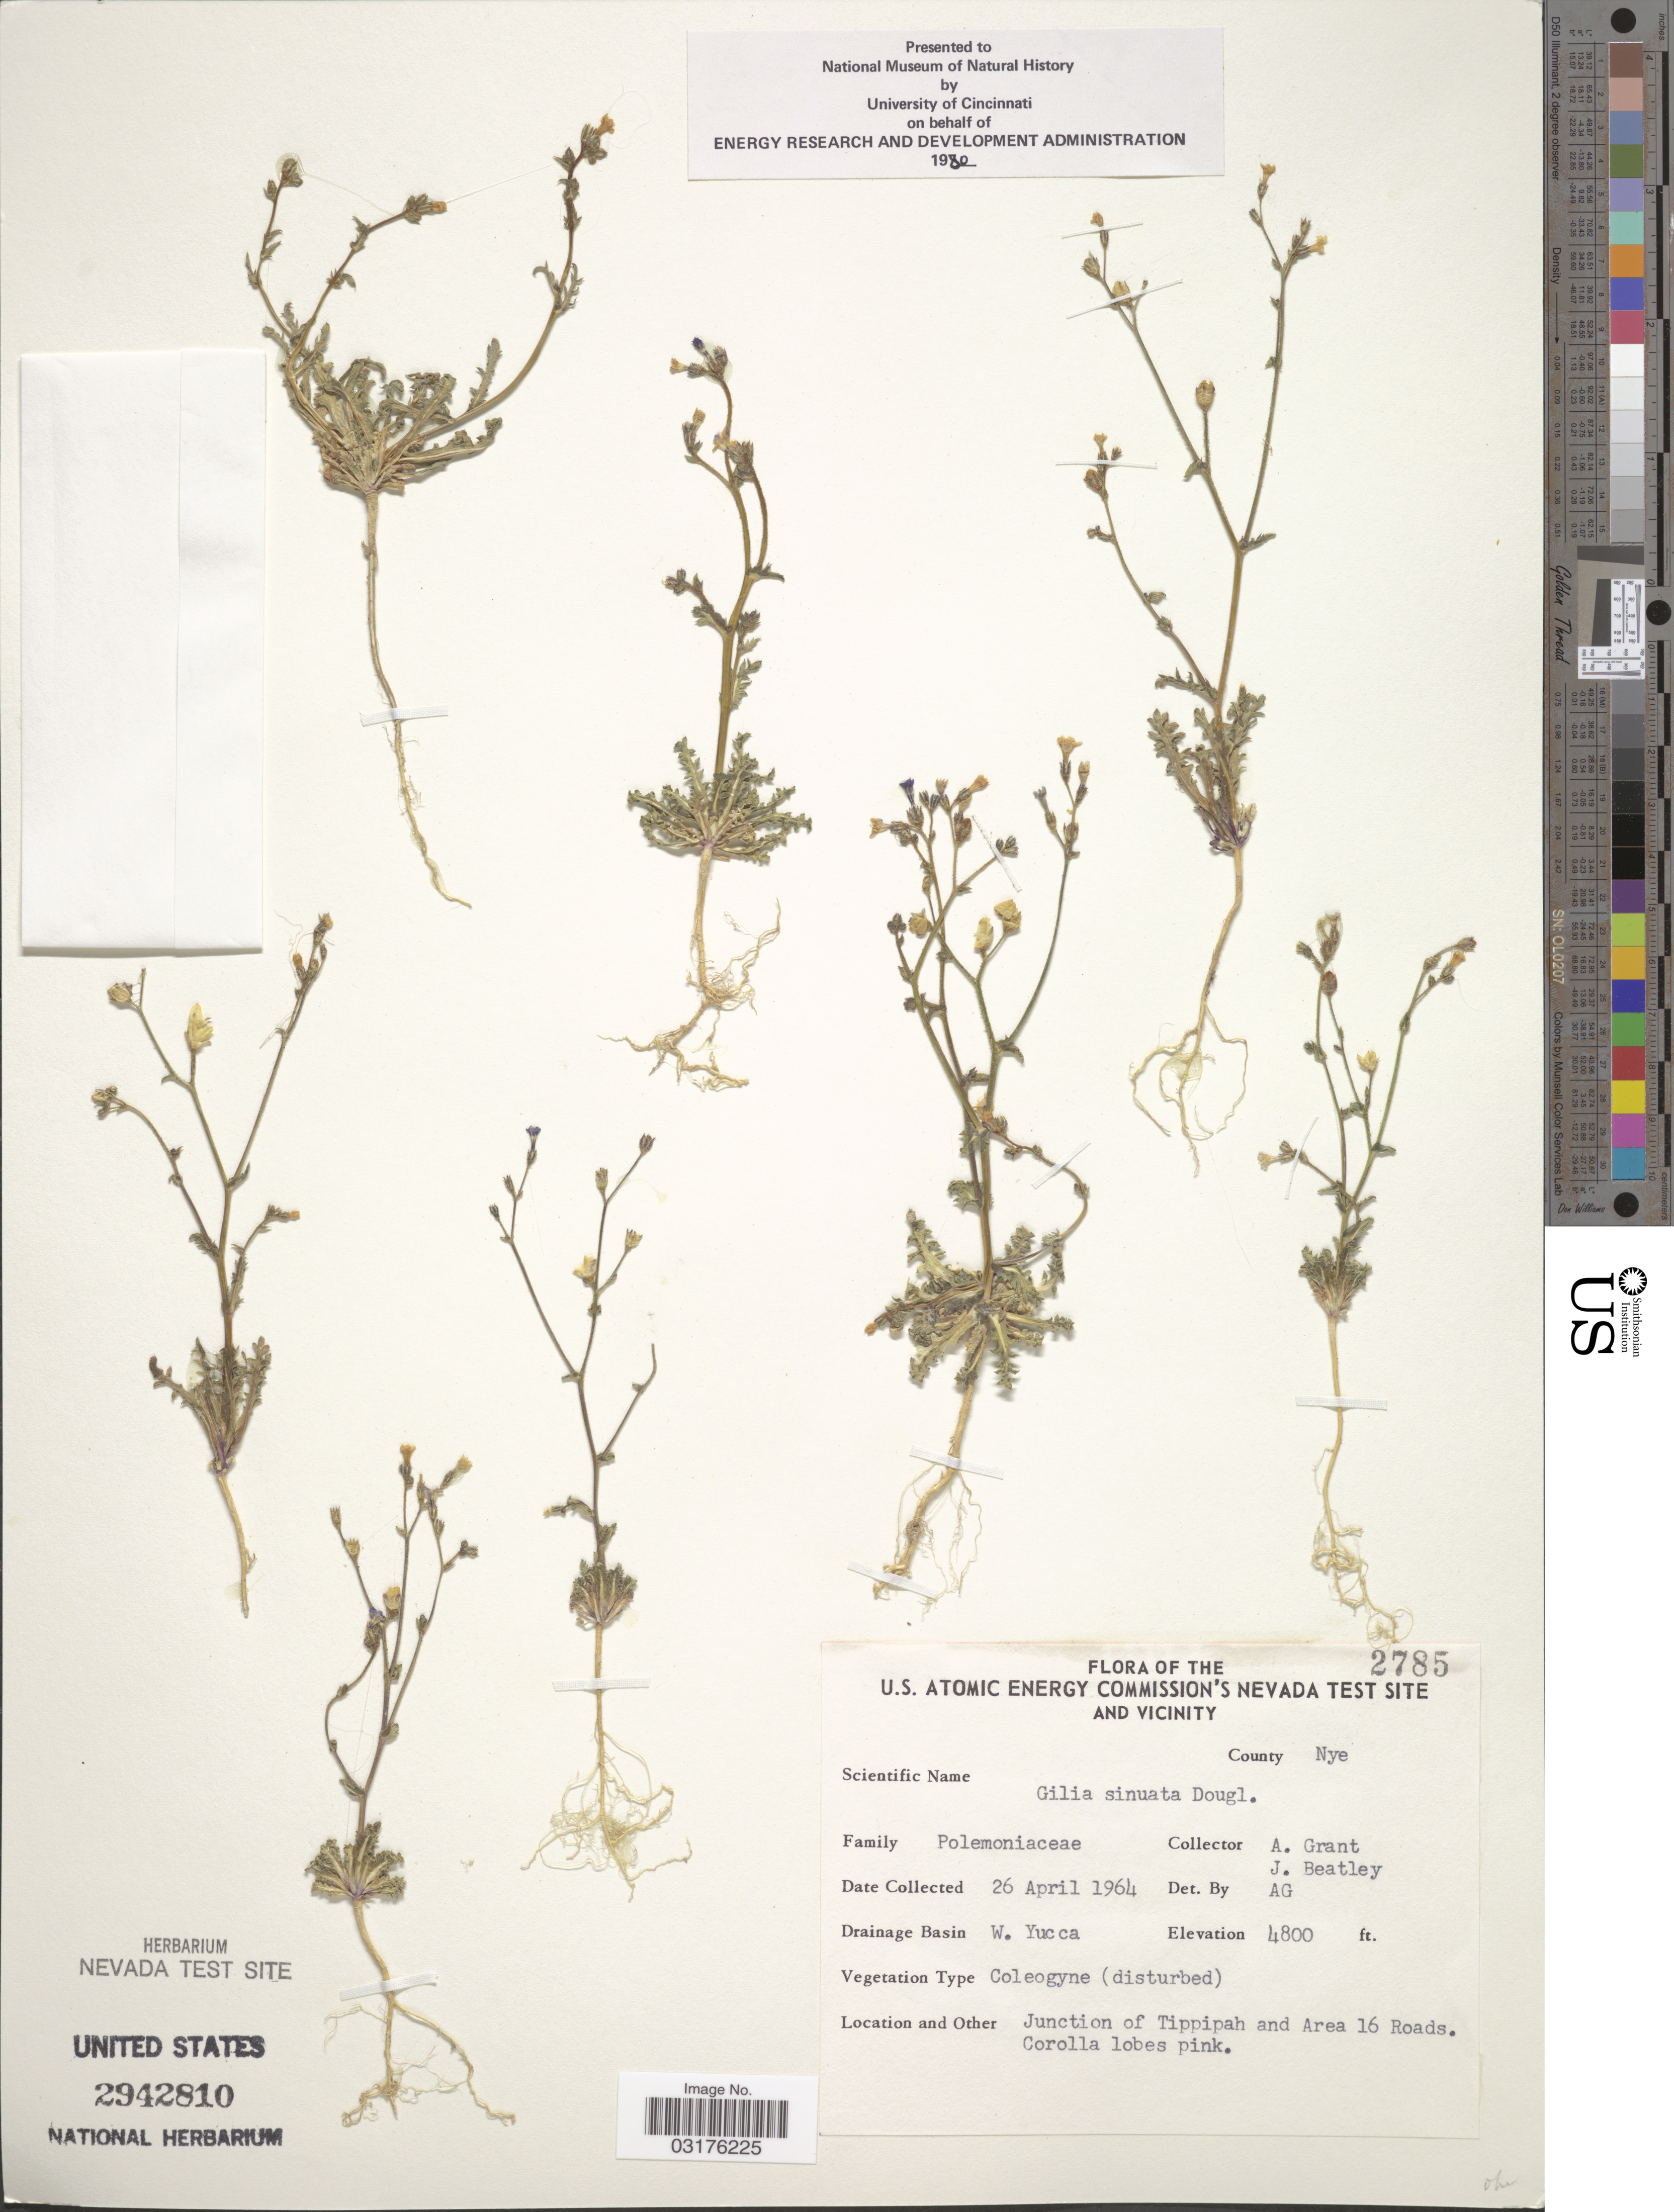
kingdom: Plantae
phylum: Tracheophyta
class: Magnoliopsida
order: Ericales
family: Polemoniaceae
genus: Gilia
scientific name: Gilia sinuata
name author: Douglas ex Benth.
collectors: A. Grant & J. C. Beatley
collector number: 2785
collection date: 1964-04-26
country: United States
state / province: Nevada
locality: The U.S. Atomic Energy Commission's Nevada Test Site And Vicinity, County Nye, Drainage Basin W. Yucca, Junction of Tippipah and Area 16 Roads.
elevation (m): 1463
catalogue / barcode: US 2942810